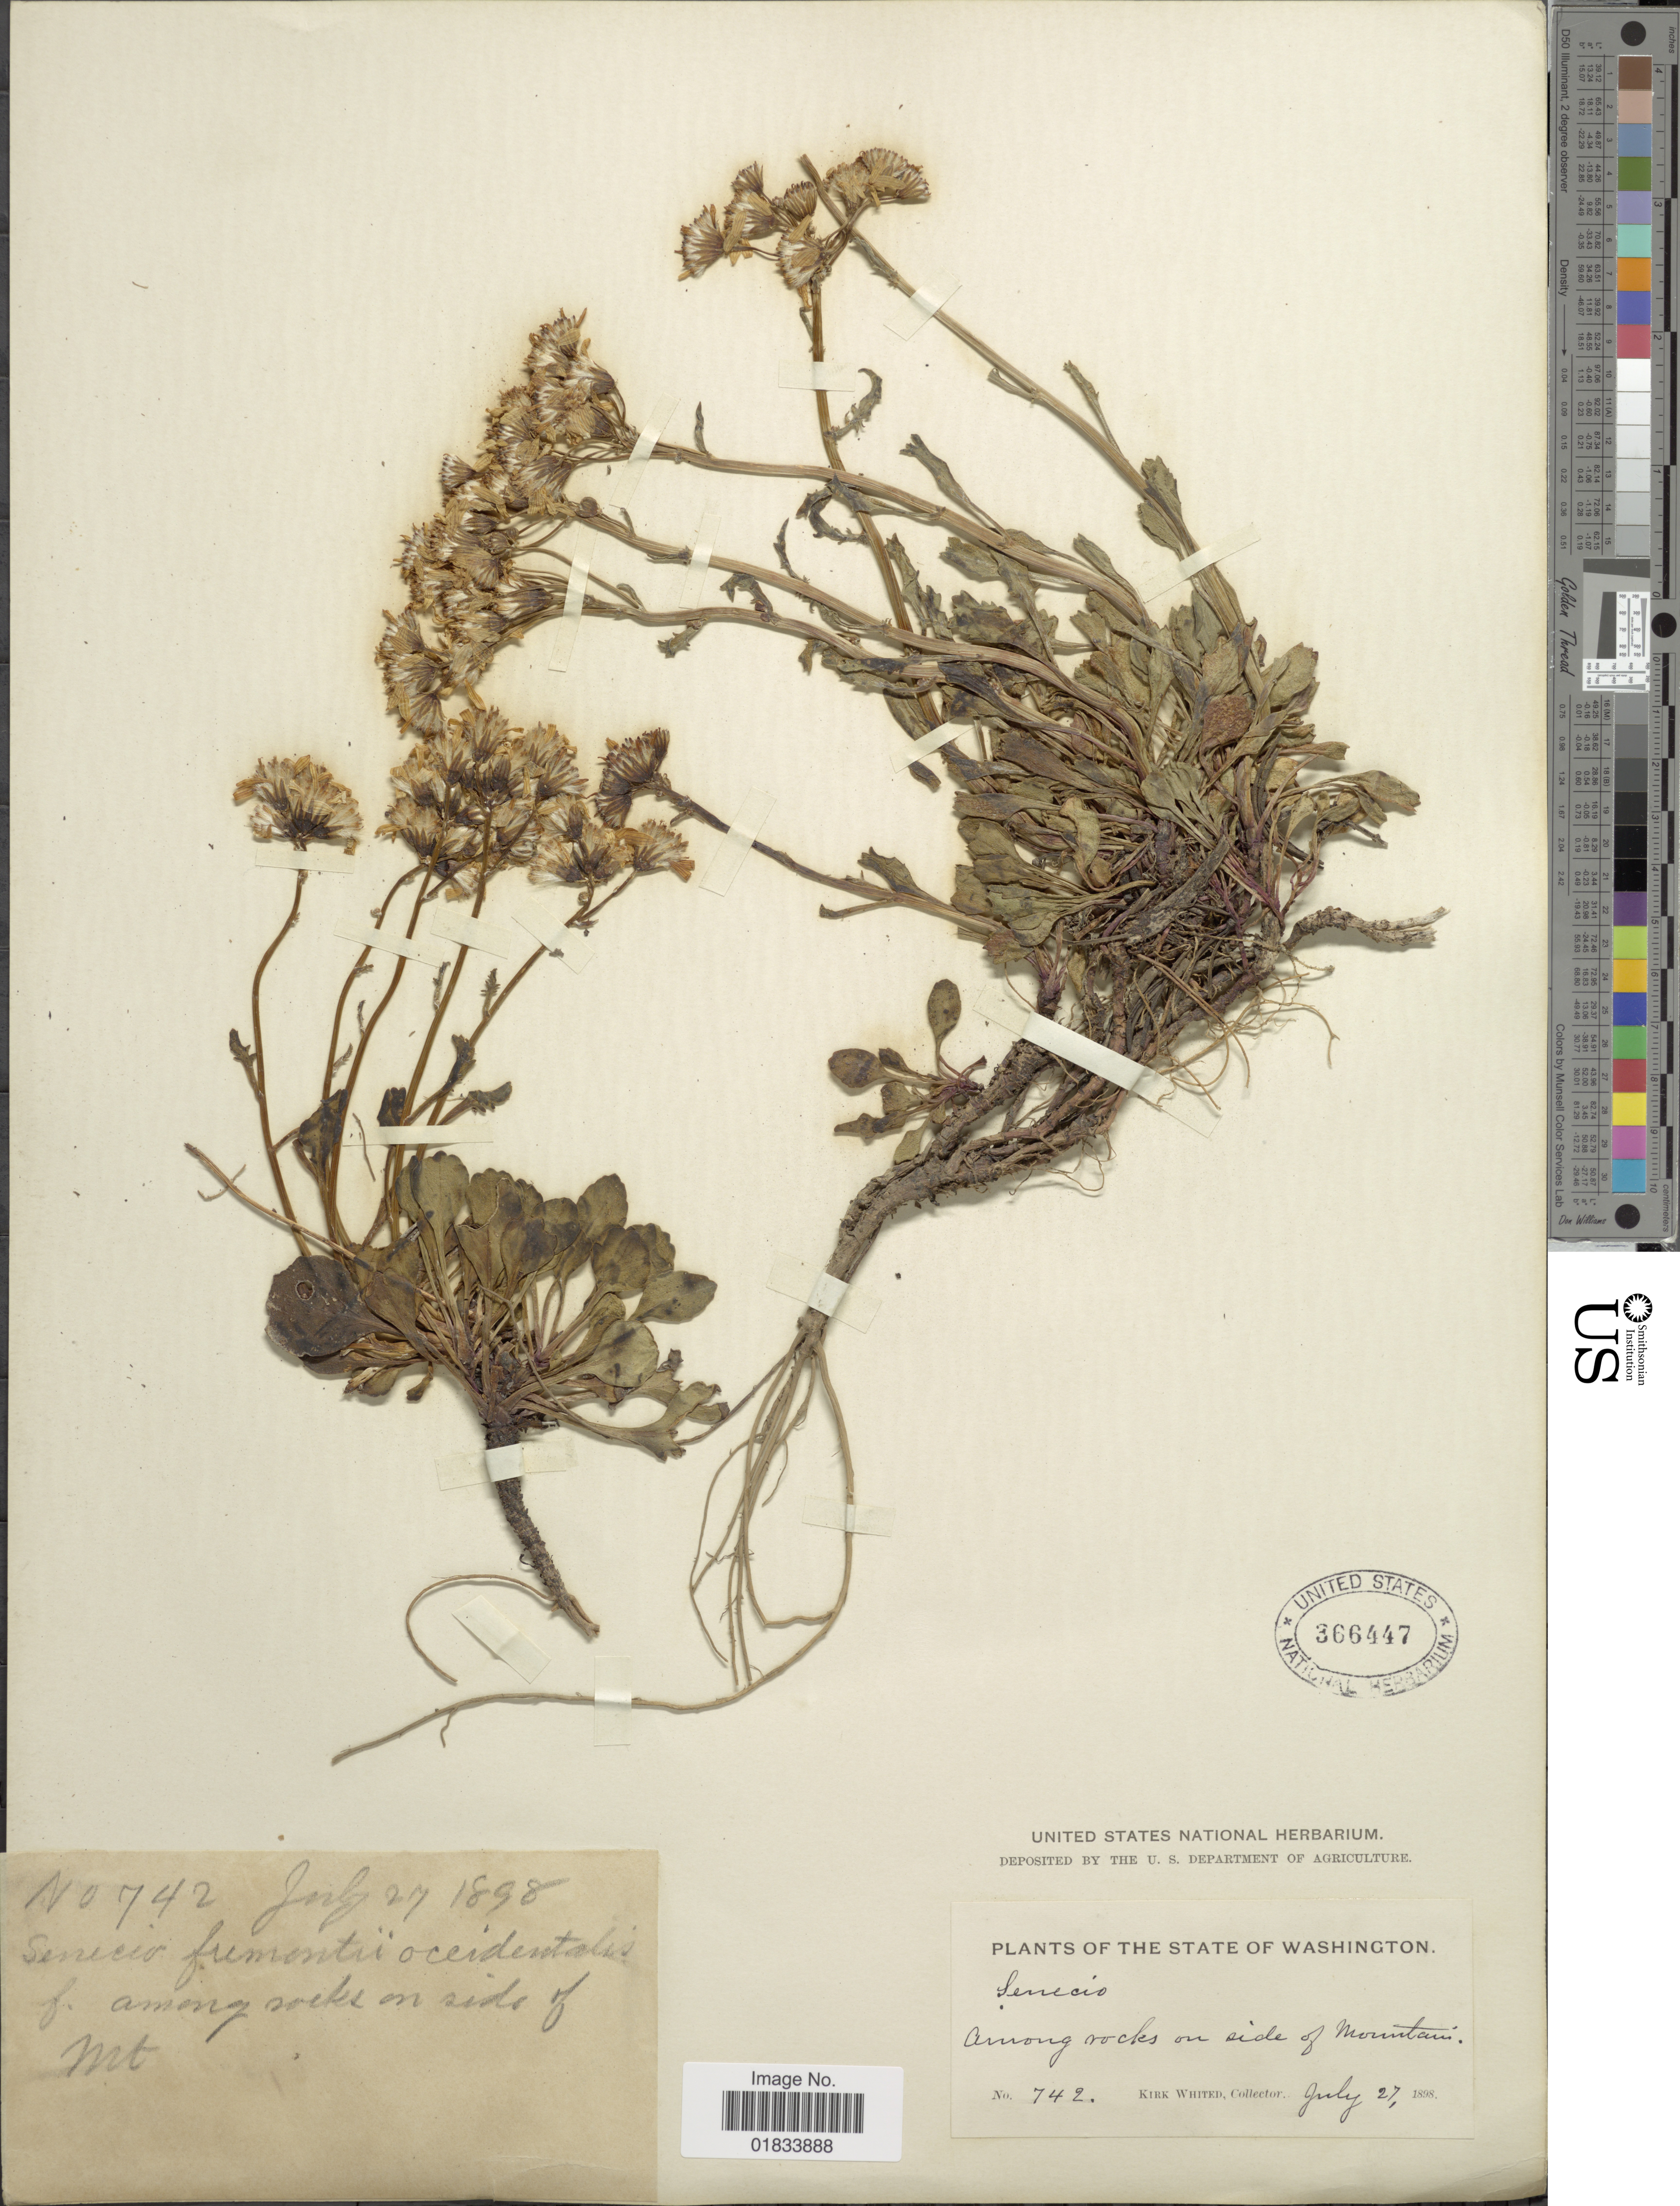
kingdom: Plantae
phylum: Tracheophyta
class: Magnoliopsida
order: Asterales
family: Asteraceae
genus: Senecio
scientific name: Senecio fremontii var. occidentalis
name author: A. Gray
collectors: K. Whited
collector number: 742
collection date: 1898-07-27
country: United States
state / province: Washington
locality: Among rocks on side of mountain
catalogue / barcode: US 366447